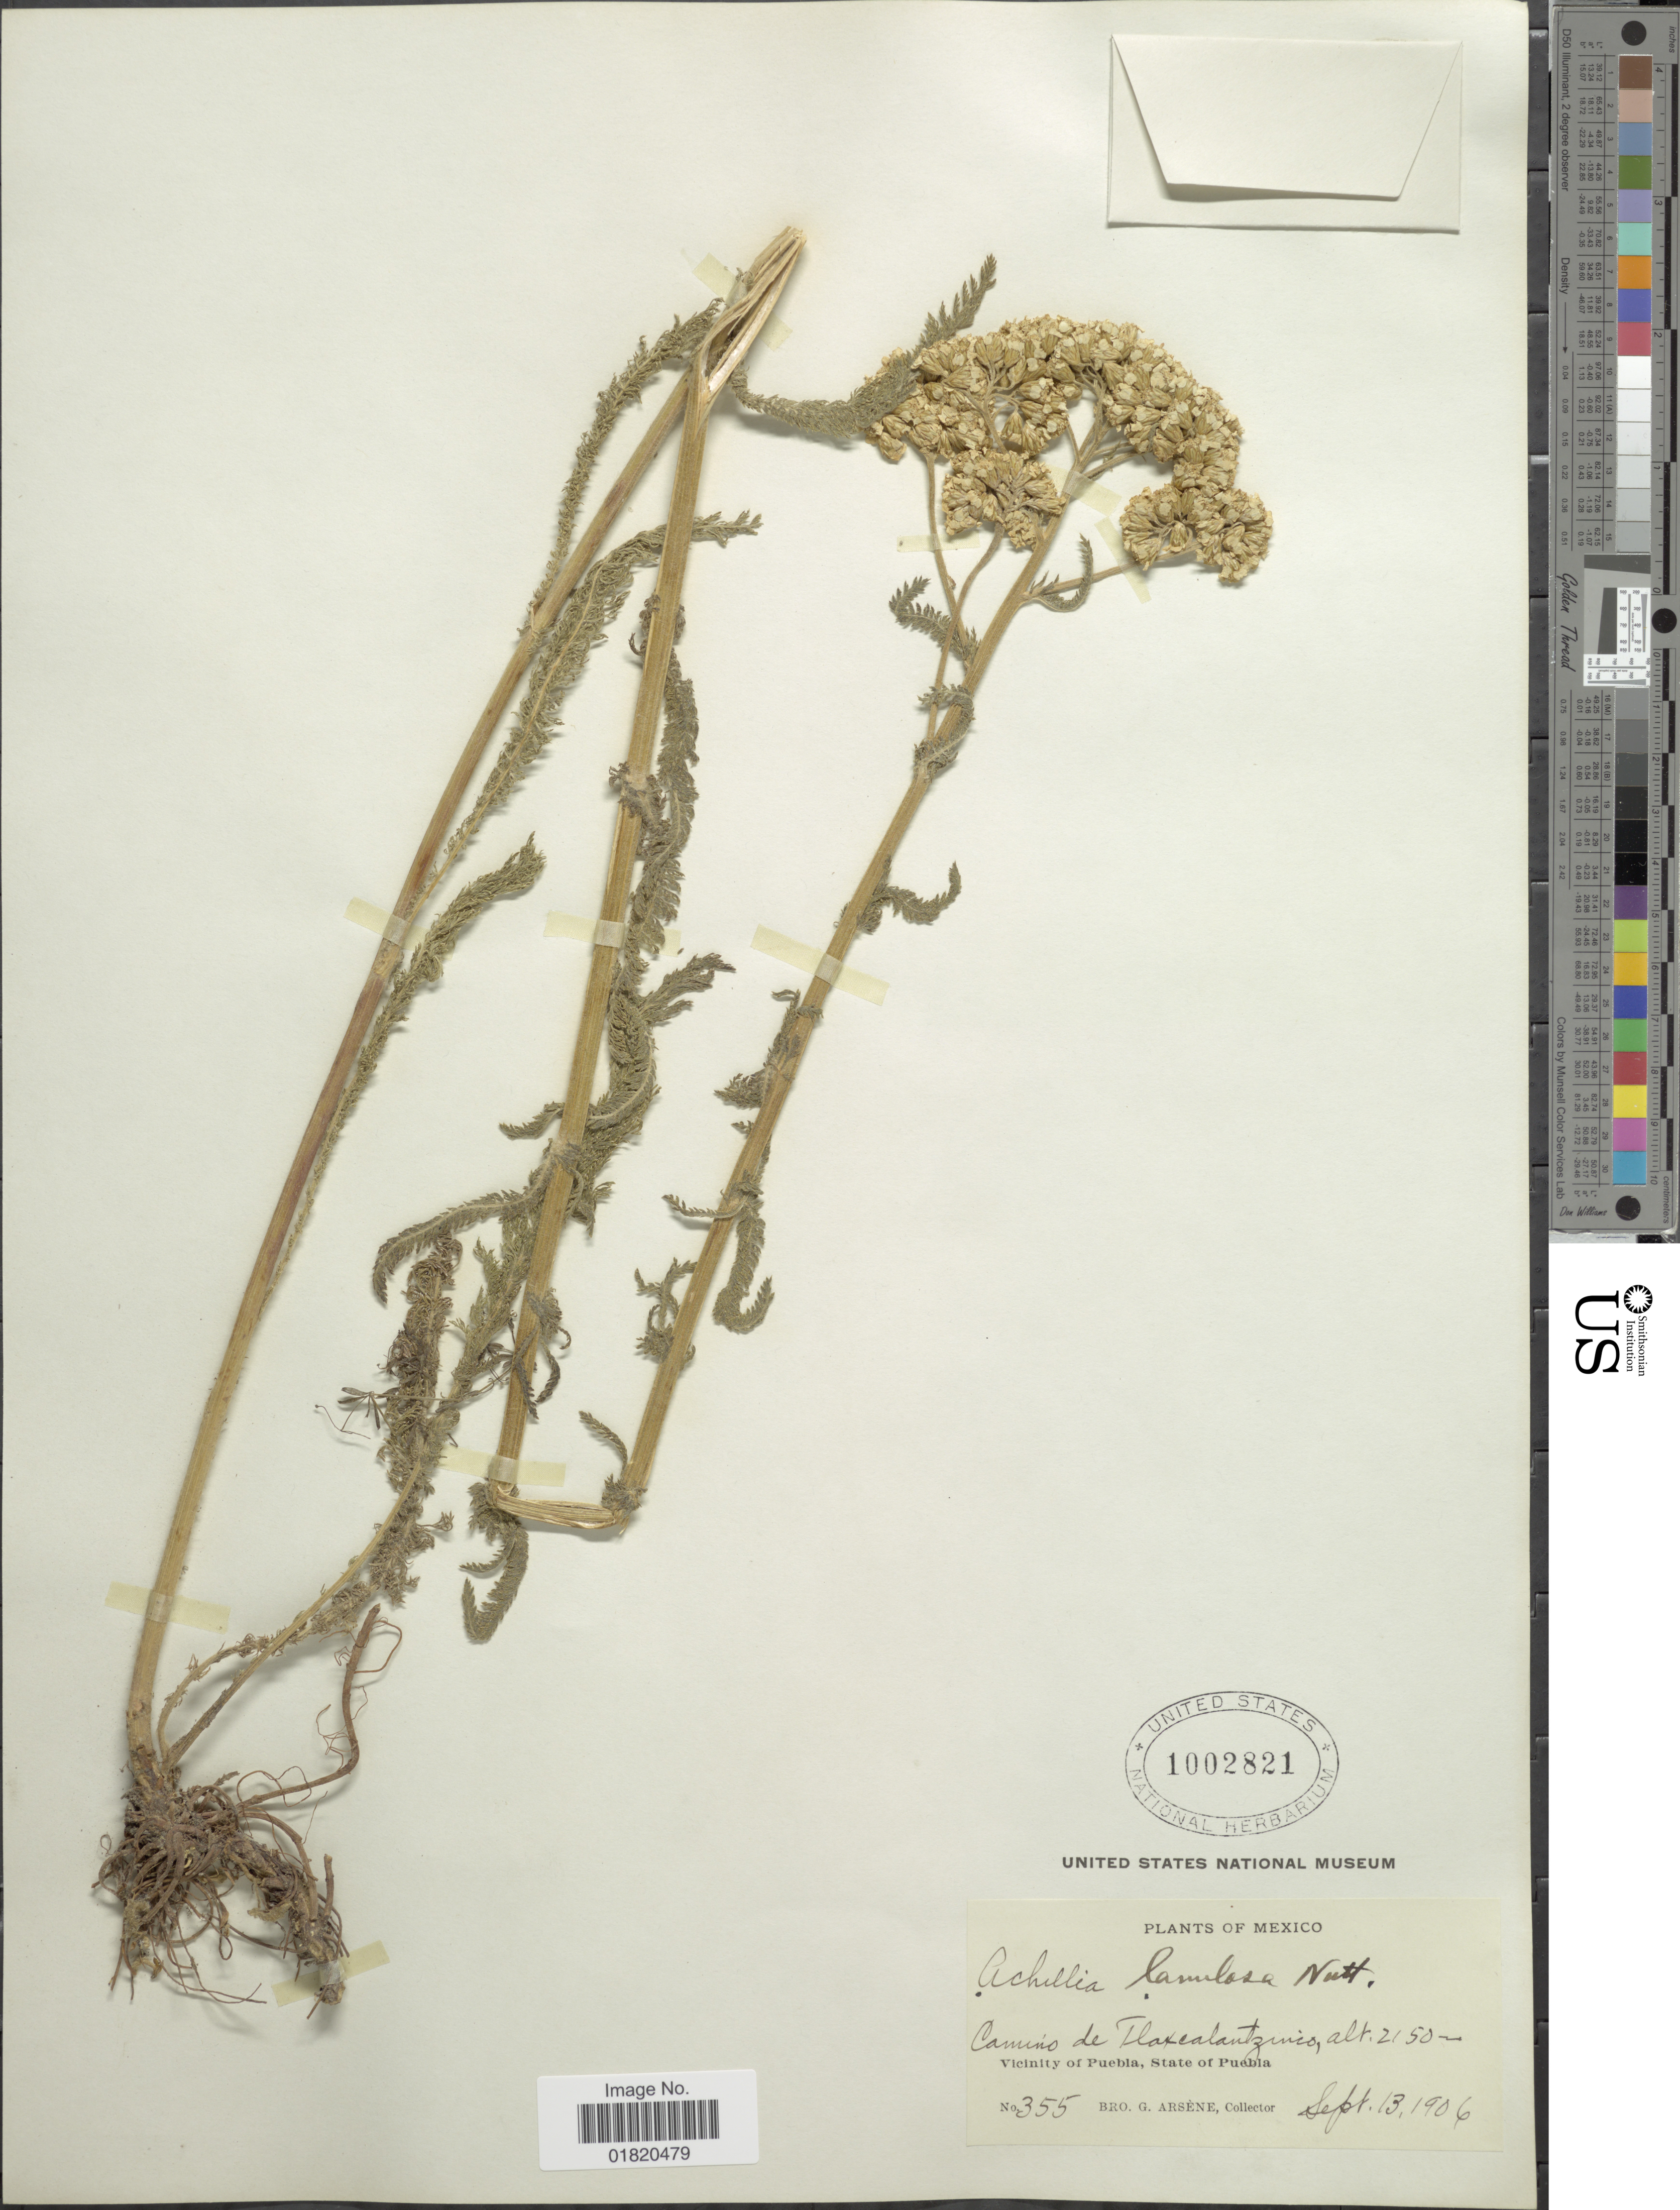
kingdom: Plantae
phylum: Tracheophyta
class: Magnoliopsida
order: Asterales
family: Asteraceae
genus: Achillea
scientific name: Achillea lanulosa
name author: Nutt.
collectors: Bro. G. Arsène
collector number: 355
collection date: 1906-09-13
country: Mexico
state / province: Puebla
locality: Camino de Tlaxcalantzinco. Vicinity of Puebla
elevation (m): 2150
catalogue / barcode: US 1002821